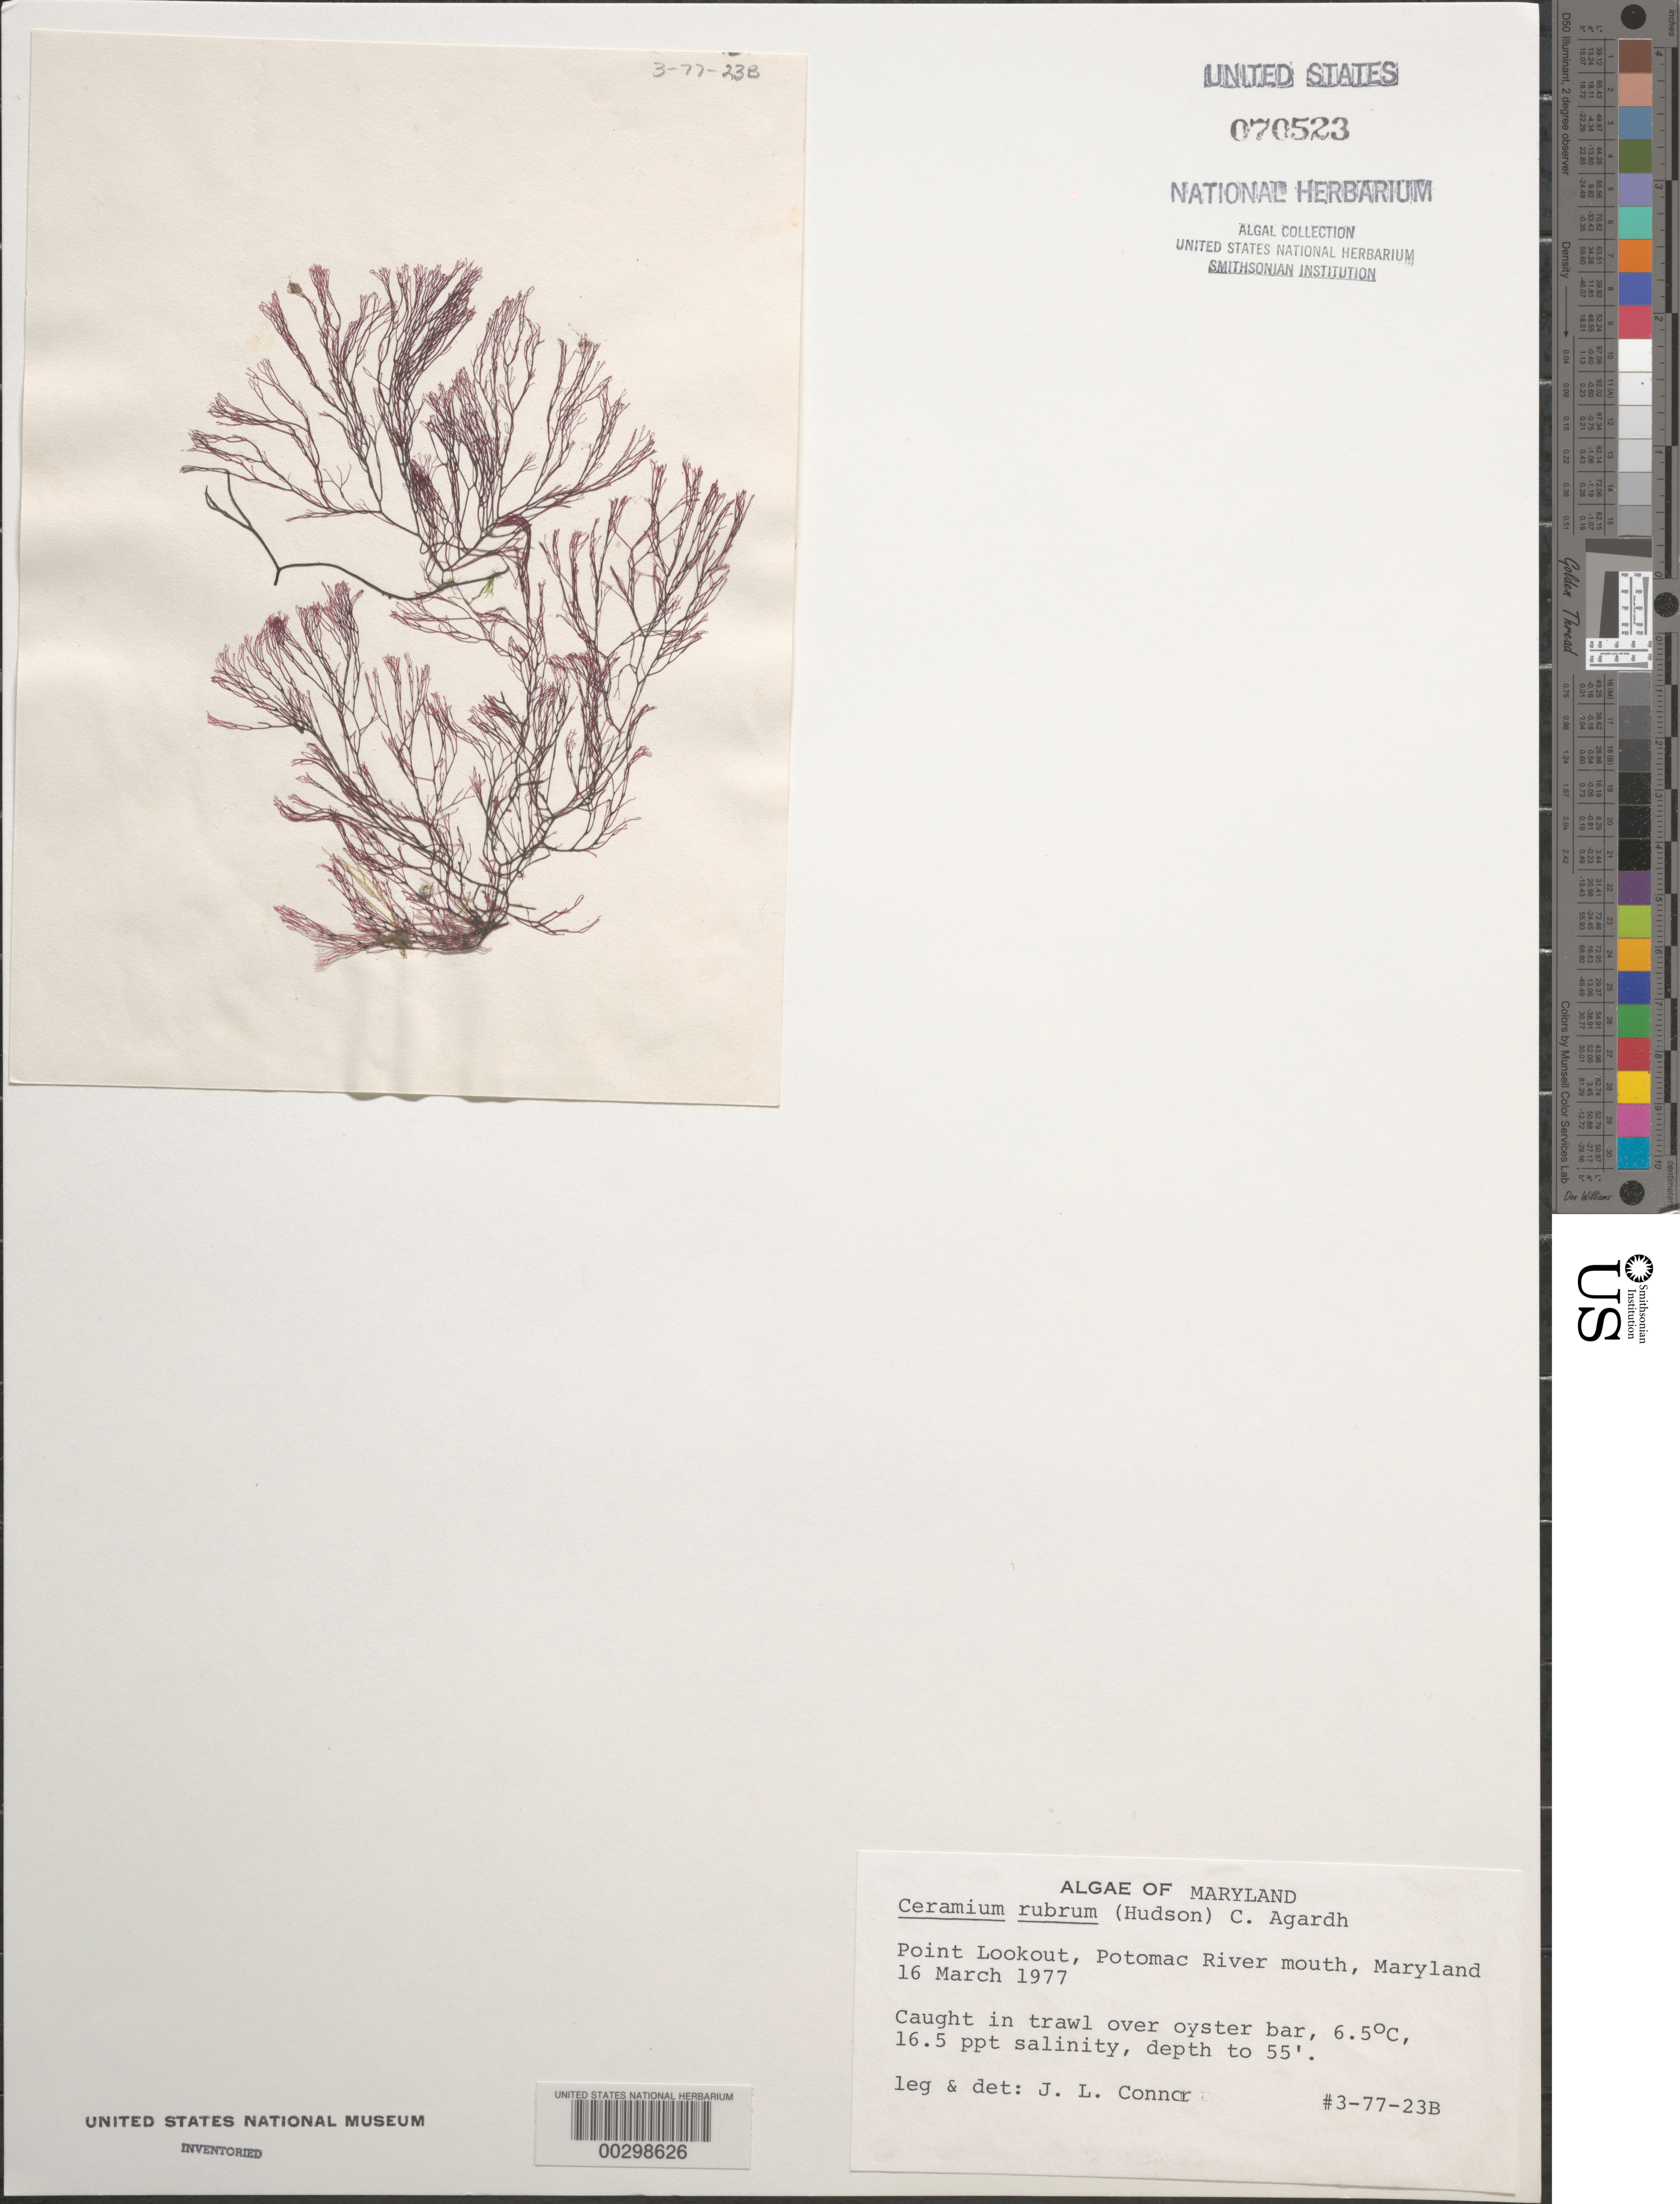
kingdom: Plantae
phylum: Rhodophyta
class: Florideophyceae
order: Ceramiales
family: Ceramiaceae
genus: Ceramium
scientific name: Ceramium rubrum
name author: C. Agardh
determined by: Connor, J. L.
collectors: J. Connor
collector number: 3-77-23b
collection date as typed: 16 Mar 1977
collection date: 1977-03-16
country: United States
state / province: Maryland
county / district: St. Mary's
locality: Point Lookout, Potomac River mouth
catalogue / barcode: US 70523